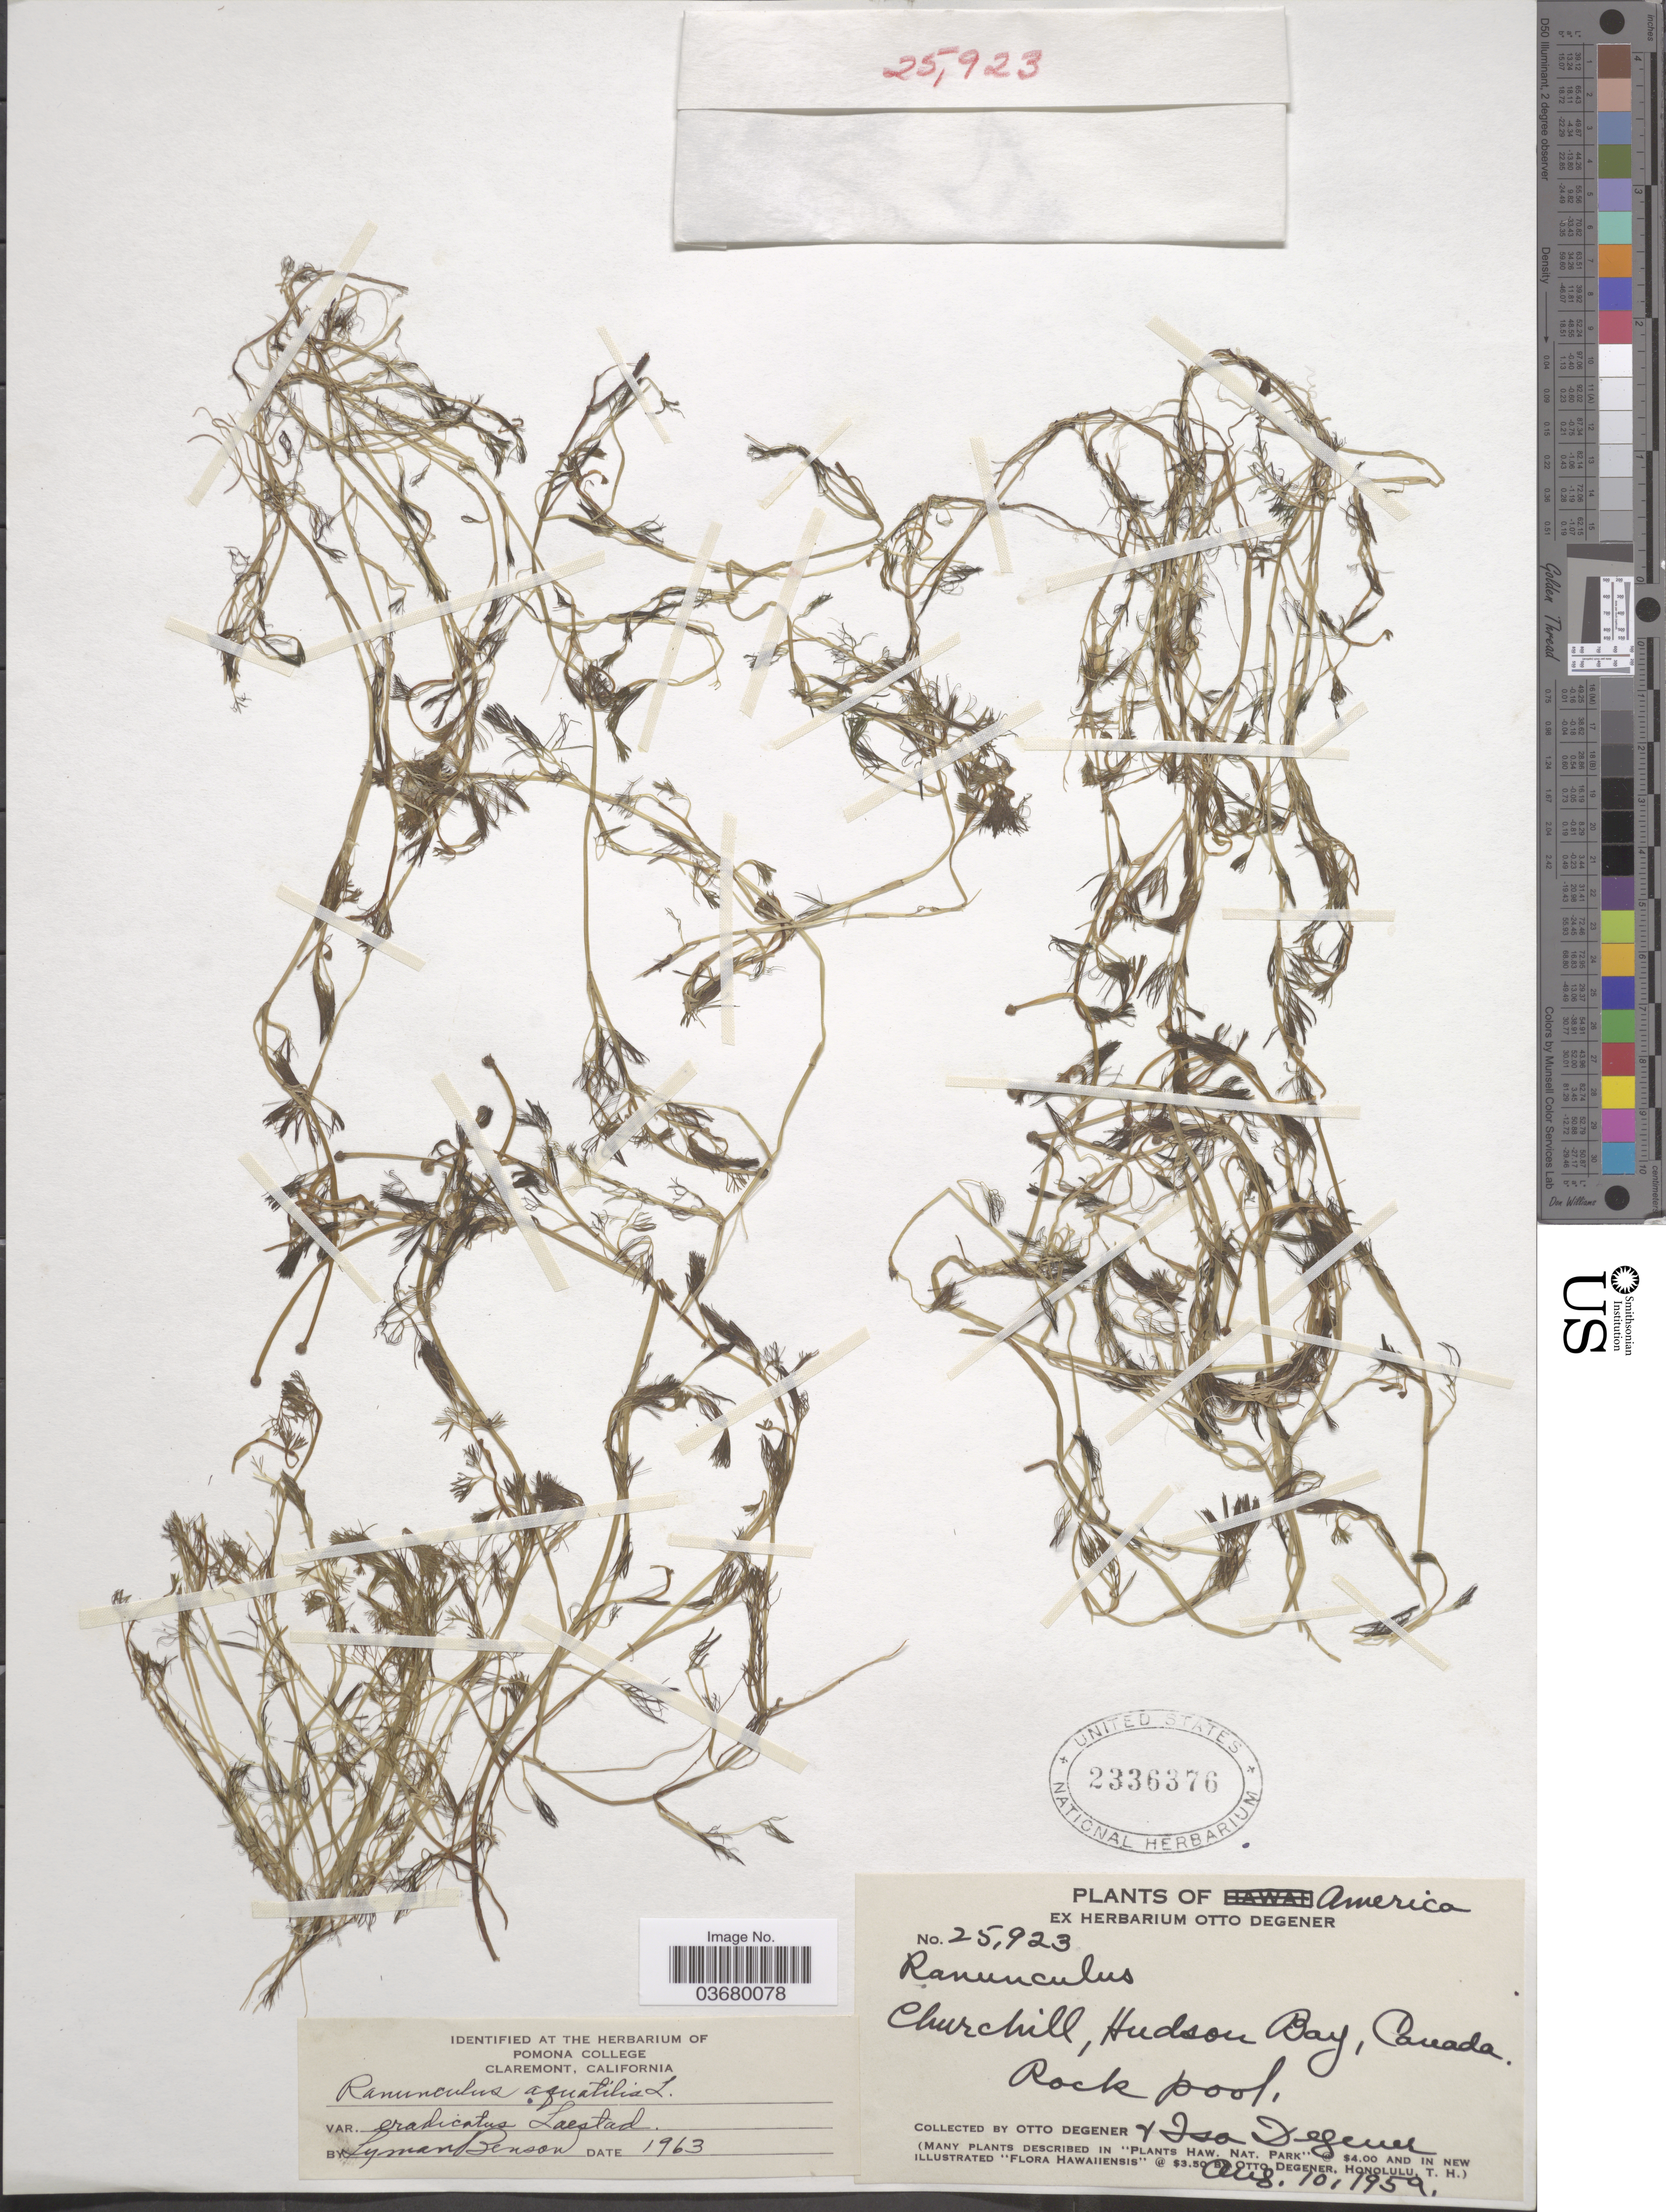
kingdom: Plantae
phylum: Tracheophyta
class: Magnoliopsida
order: Ranunculales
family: Ranunculaceae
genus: Ranunculus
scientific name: Ranunculus trichophyllus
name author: Chaix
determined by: Strong, Mark T., (BOT), Smithsonian Institution - National Museum of Natural History (UNITED STATES)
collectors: O. Degener & I. Degener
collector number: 25923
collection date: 1959-08-10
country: Canada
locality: Churchill, Hudson Bay.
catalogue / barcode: US 2336376